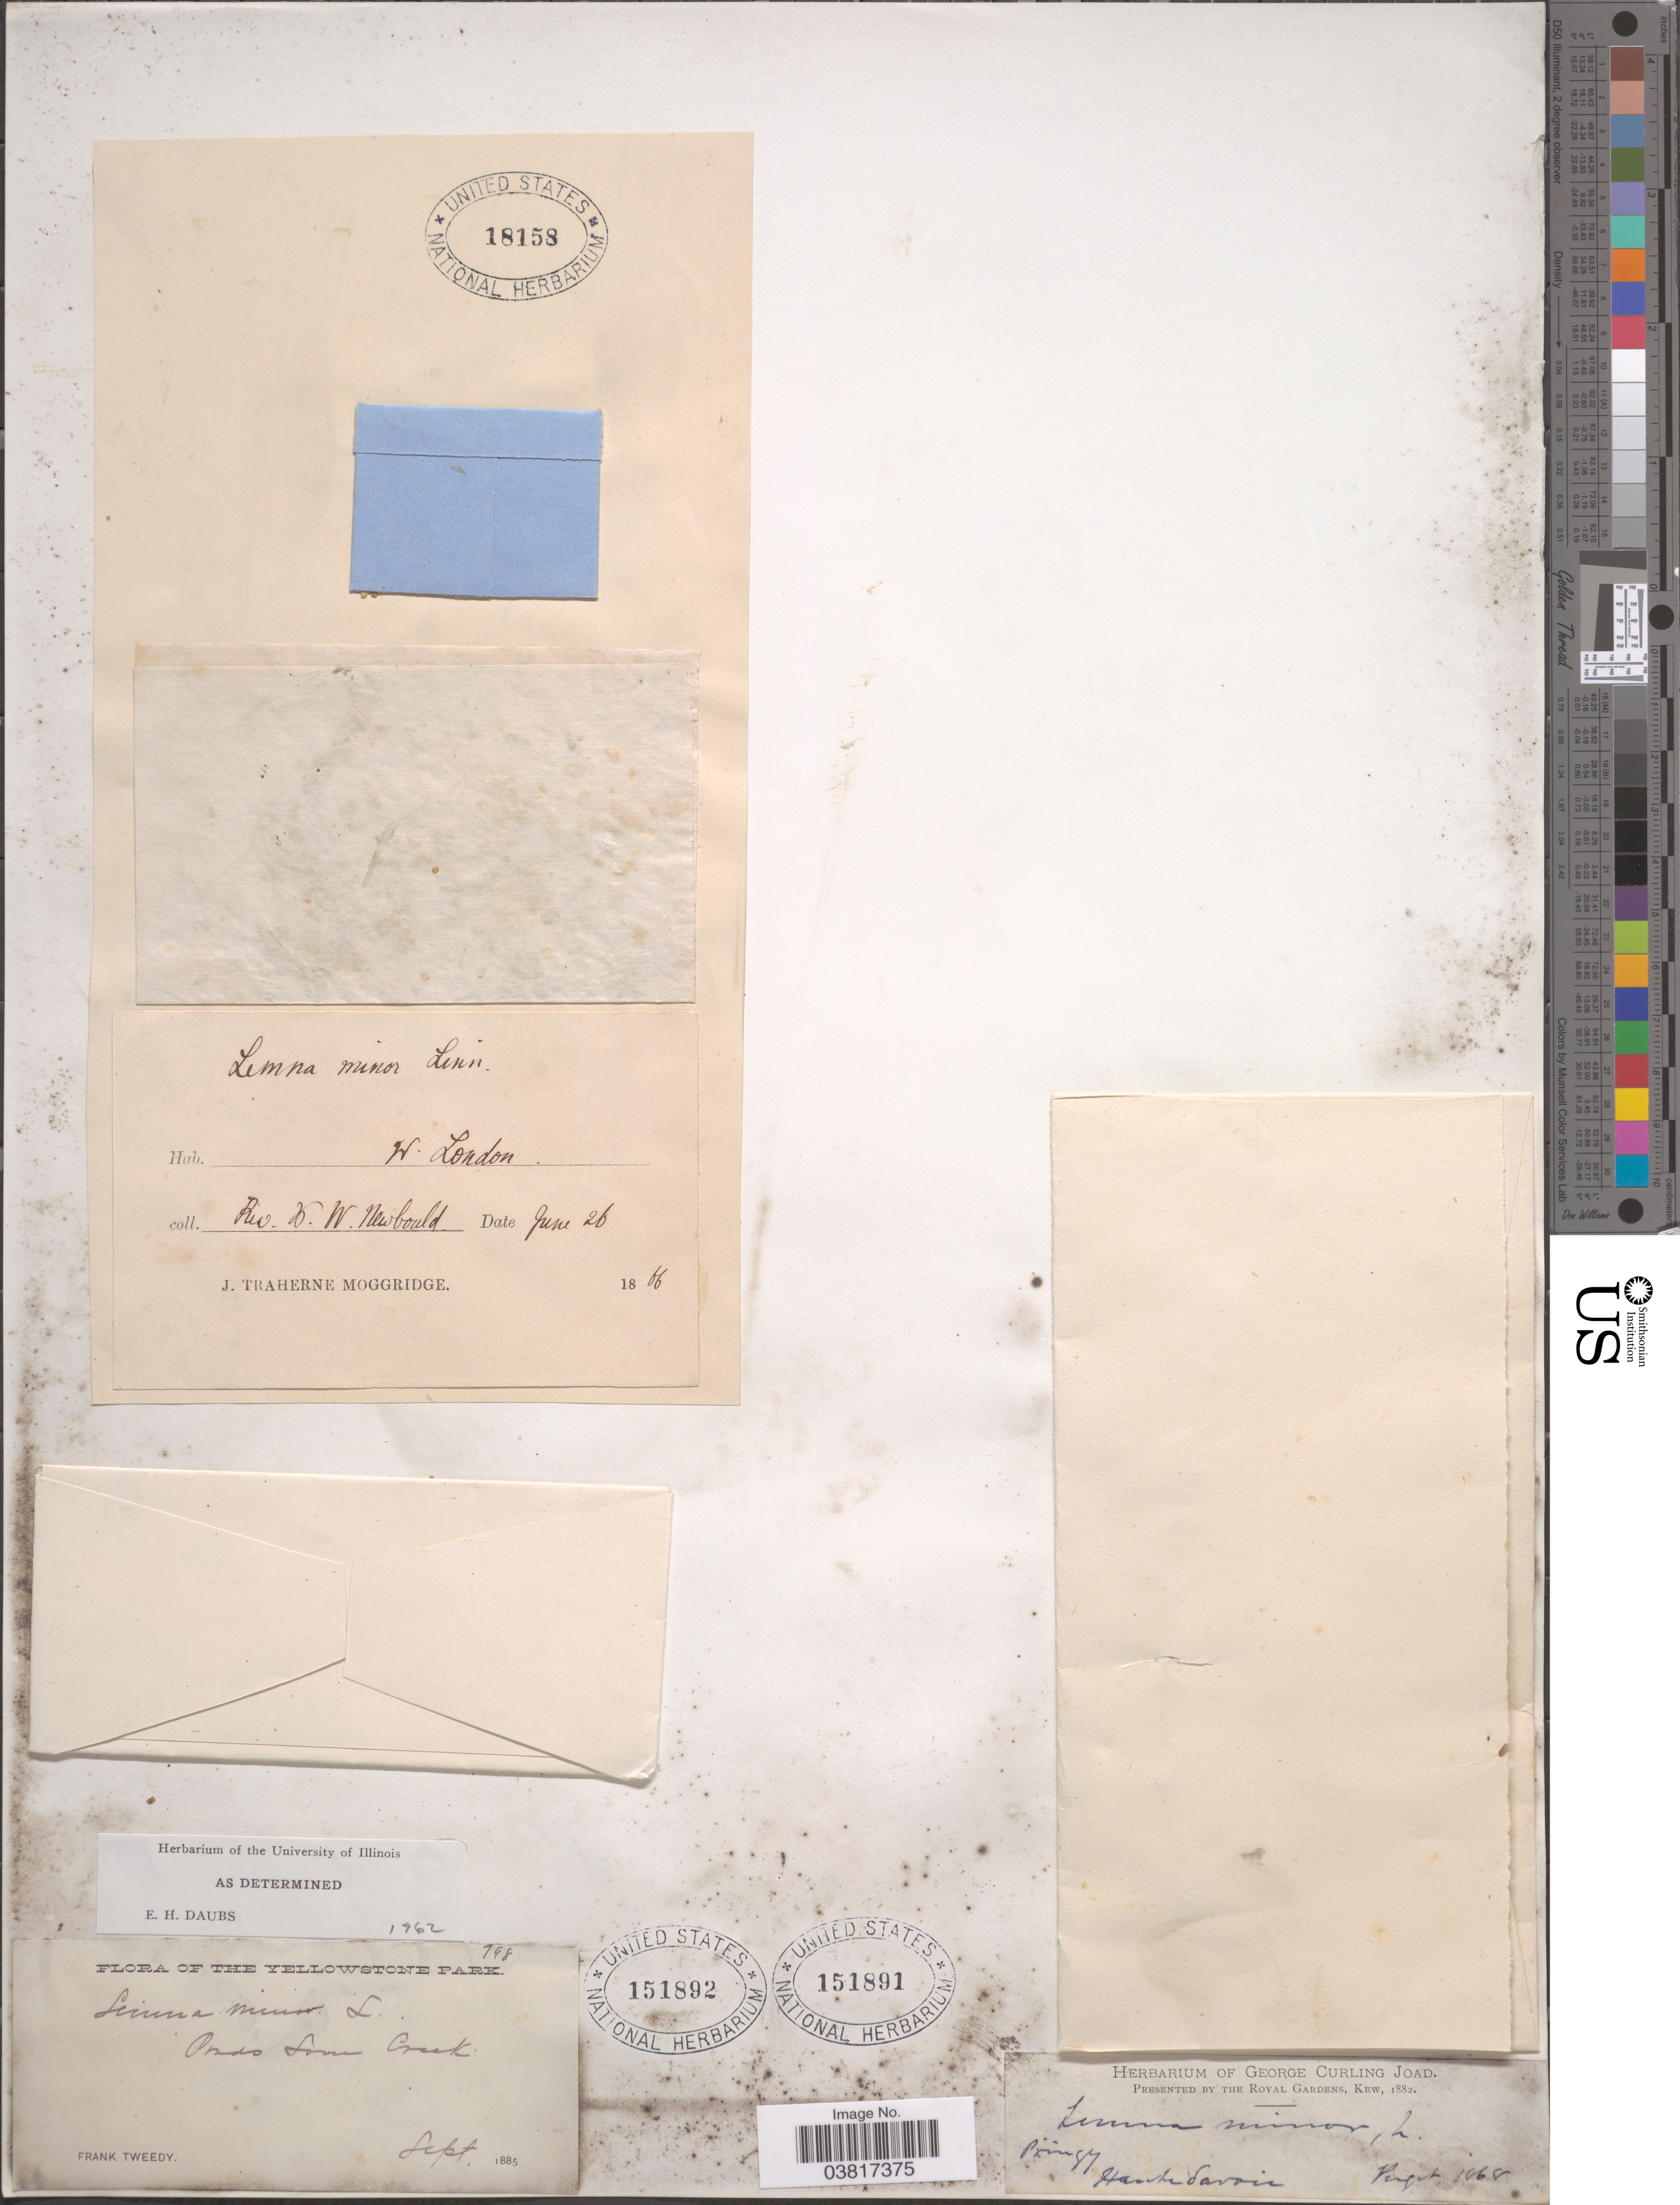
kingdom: Plantae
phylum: Tracheophyta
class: Liliopsida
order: Alismatales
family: Araceae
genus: Lemna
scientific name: Lemna minor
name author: L.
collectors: H. Newbould & J. T. Moggridge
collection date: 1866-06-26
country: United Kingdom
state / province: England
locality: W. London.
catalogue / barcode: US 18158-3